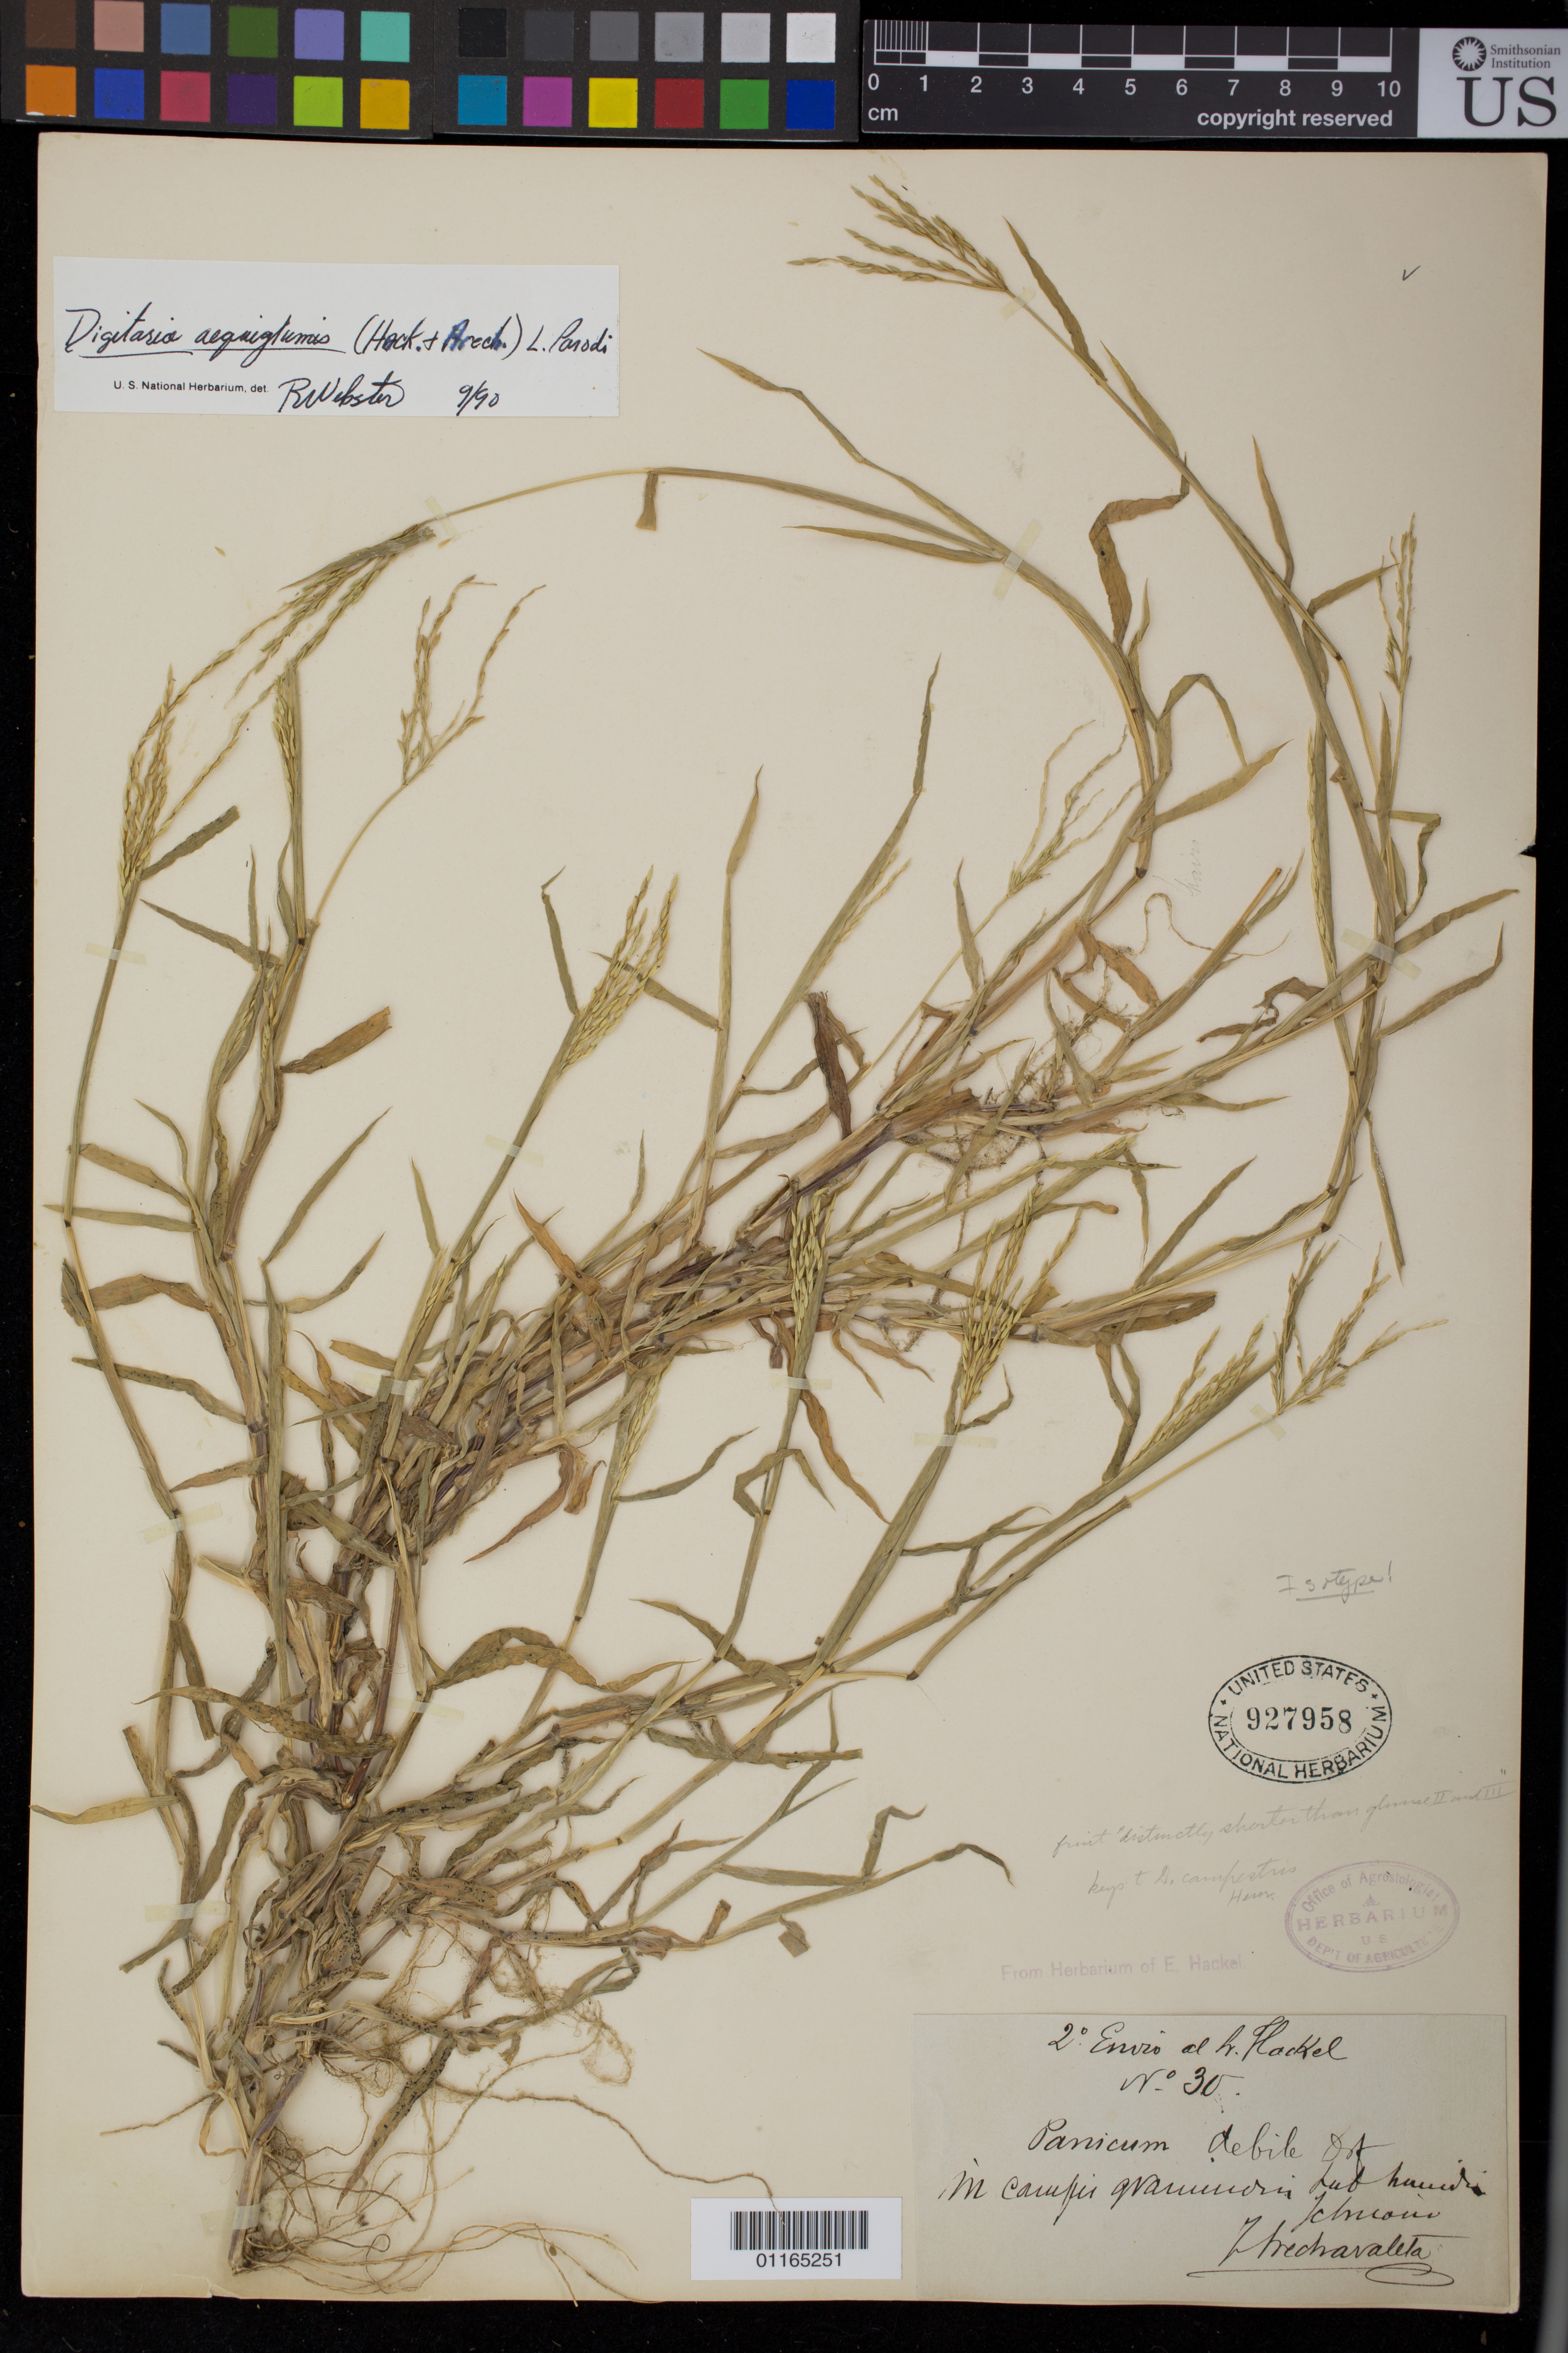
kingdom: Plantae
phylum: Tracheophyta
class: Liliopsida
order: Poales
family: Poaceae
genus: Panicum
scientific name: Panicum aequiglume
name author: Hack. & Arechav.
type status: Possible Type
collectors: J. Arechavaleta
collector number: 30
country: Uruguay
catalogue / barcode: US 927958